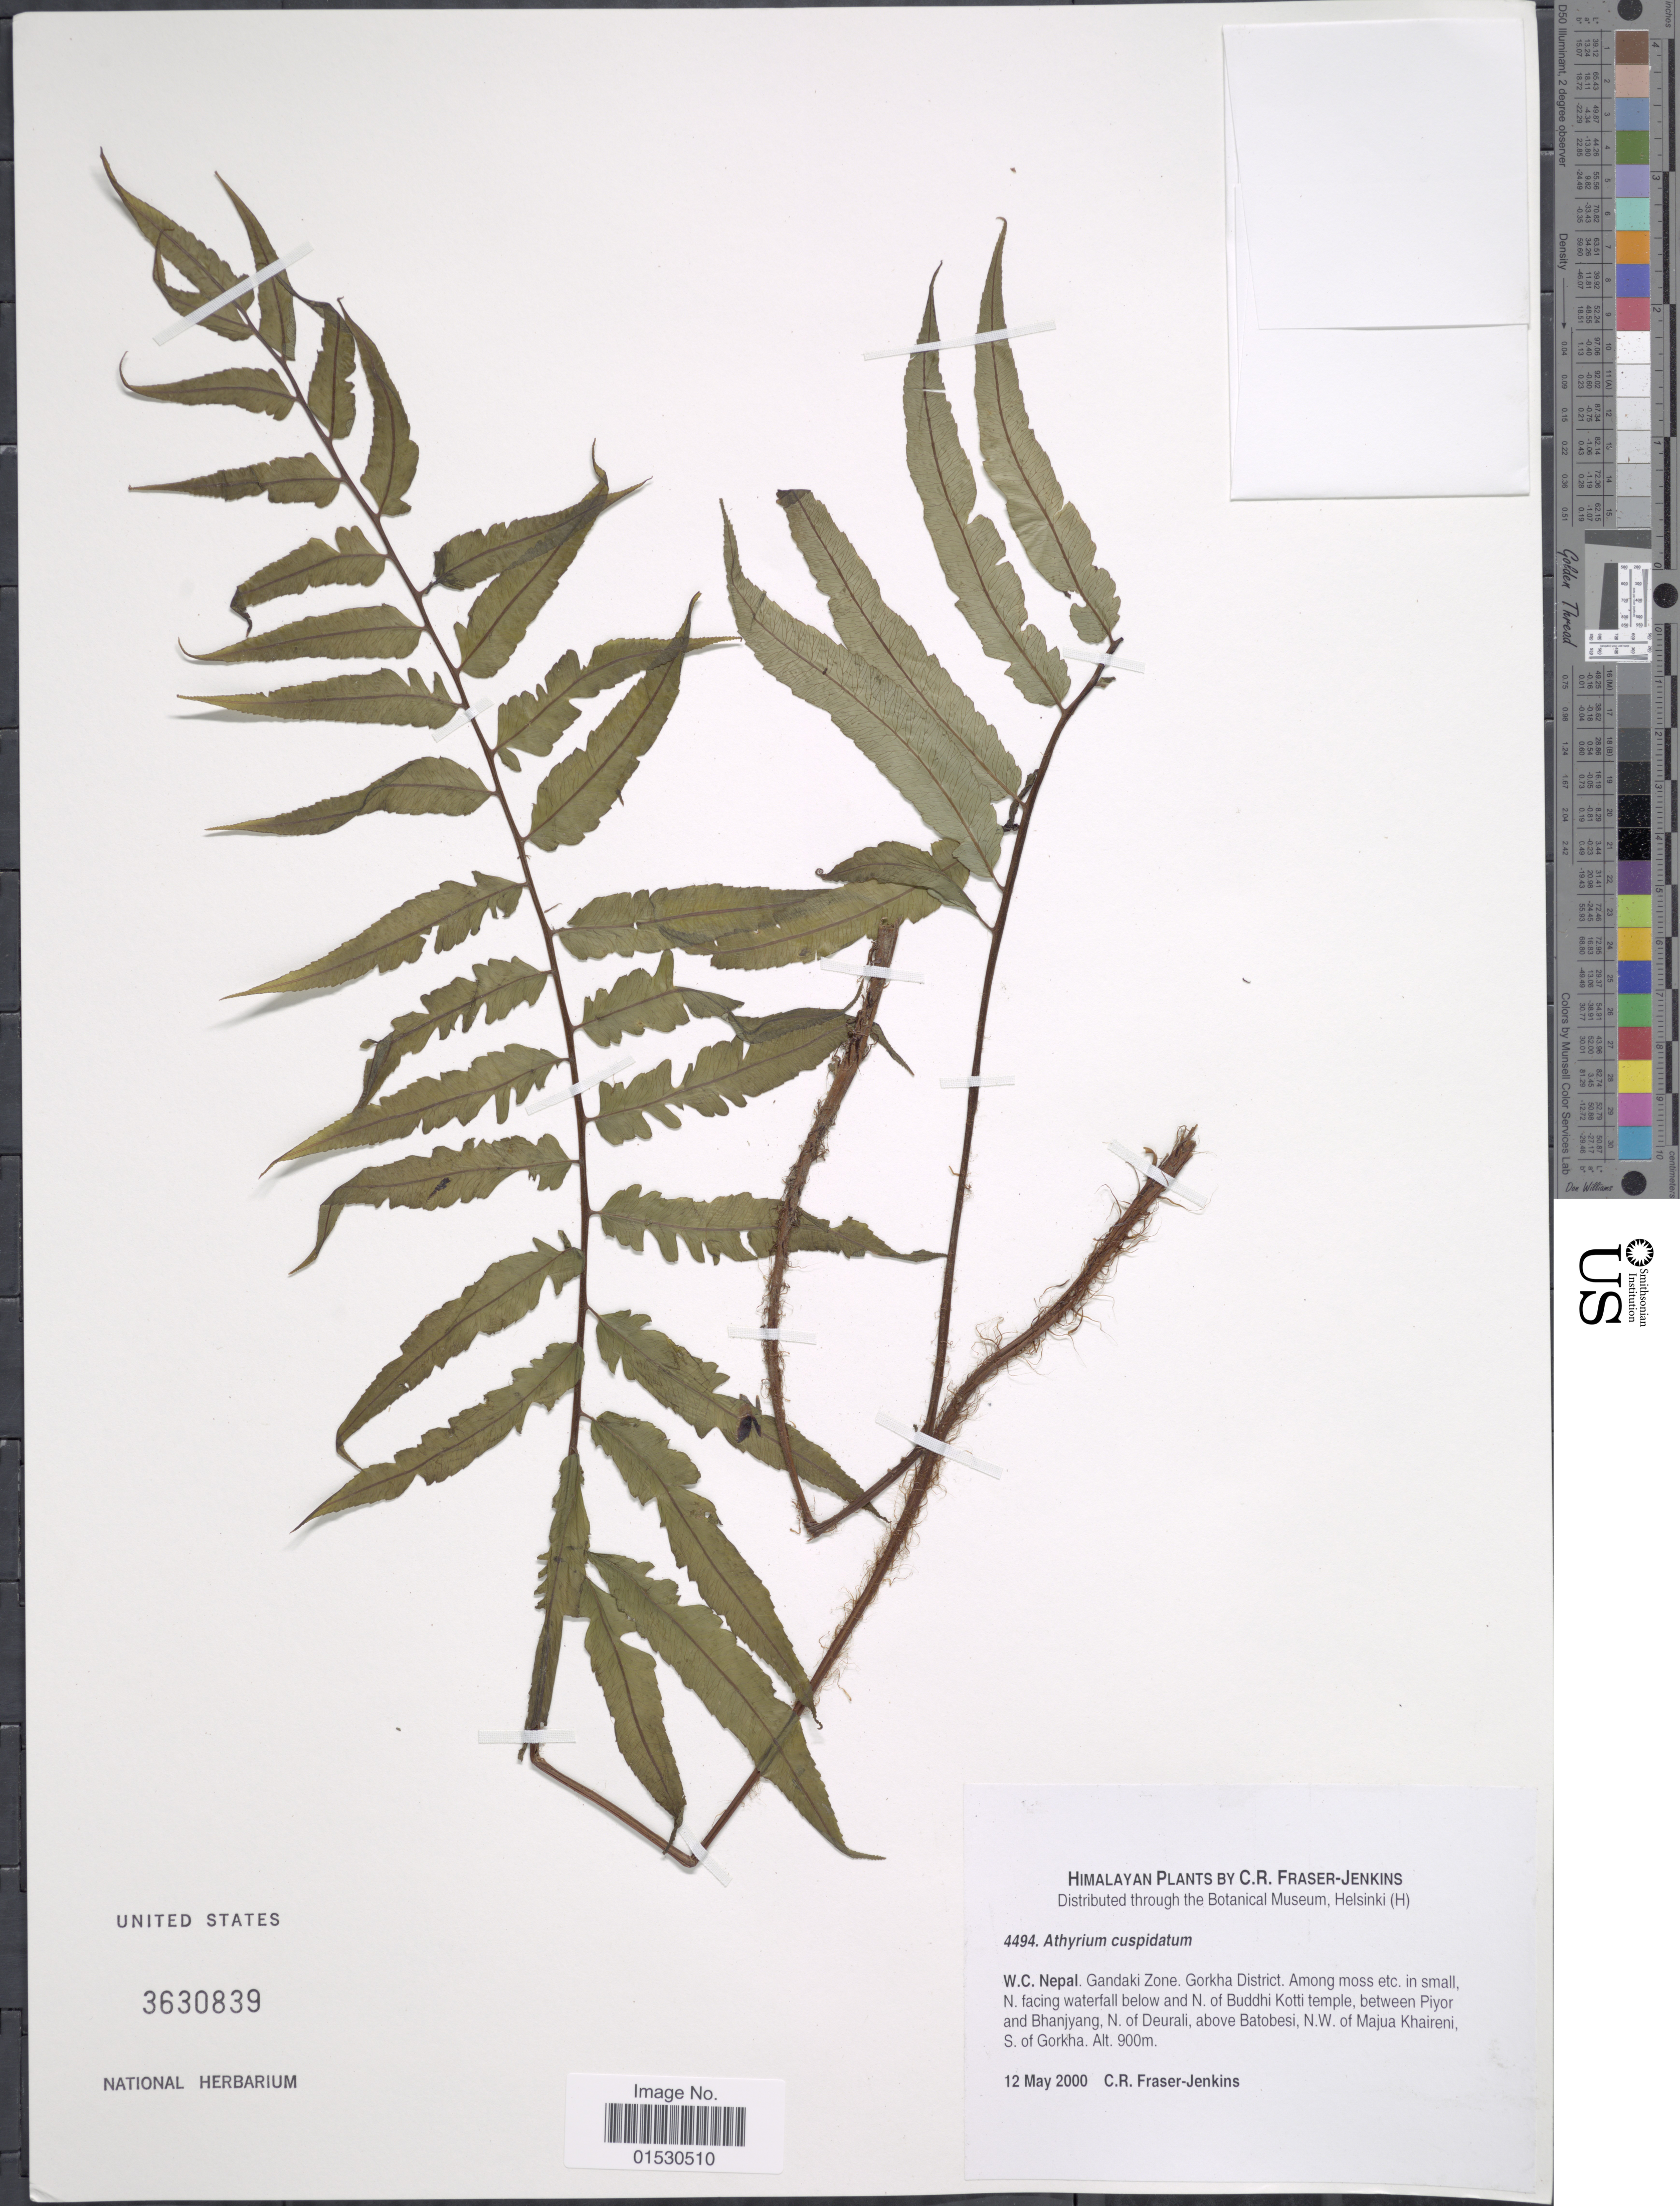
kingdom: Plantae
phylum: Tracheophyta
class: Polypodiopsida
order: Polypodiales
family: Athyriaceae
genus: Athyrium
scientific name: Athyrium cuspidatum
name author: (Mett. ex Bedd.) M. Kato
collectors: C. R. Fraser-Jenkins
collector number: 4494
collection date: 2000-05-12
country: Nepal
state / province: Gandaki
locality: W.C. Nepal. Gandaki Zone. Gorkha District. Among moss etc. in small, N facing waterfall below and N. of Buddhi Kotti temple, between Piyor and Bhanjyang, N of Deurali, above Batobesi, N.W. of Majua Khaireni, S of Gorkha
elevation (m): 900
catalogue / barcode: US 3630839